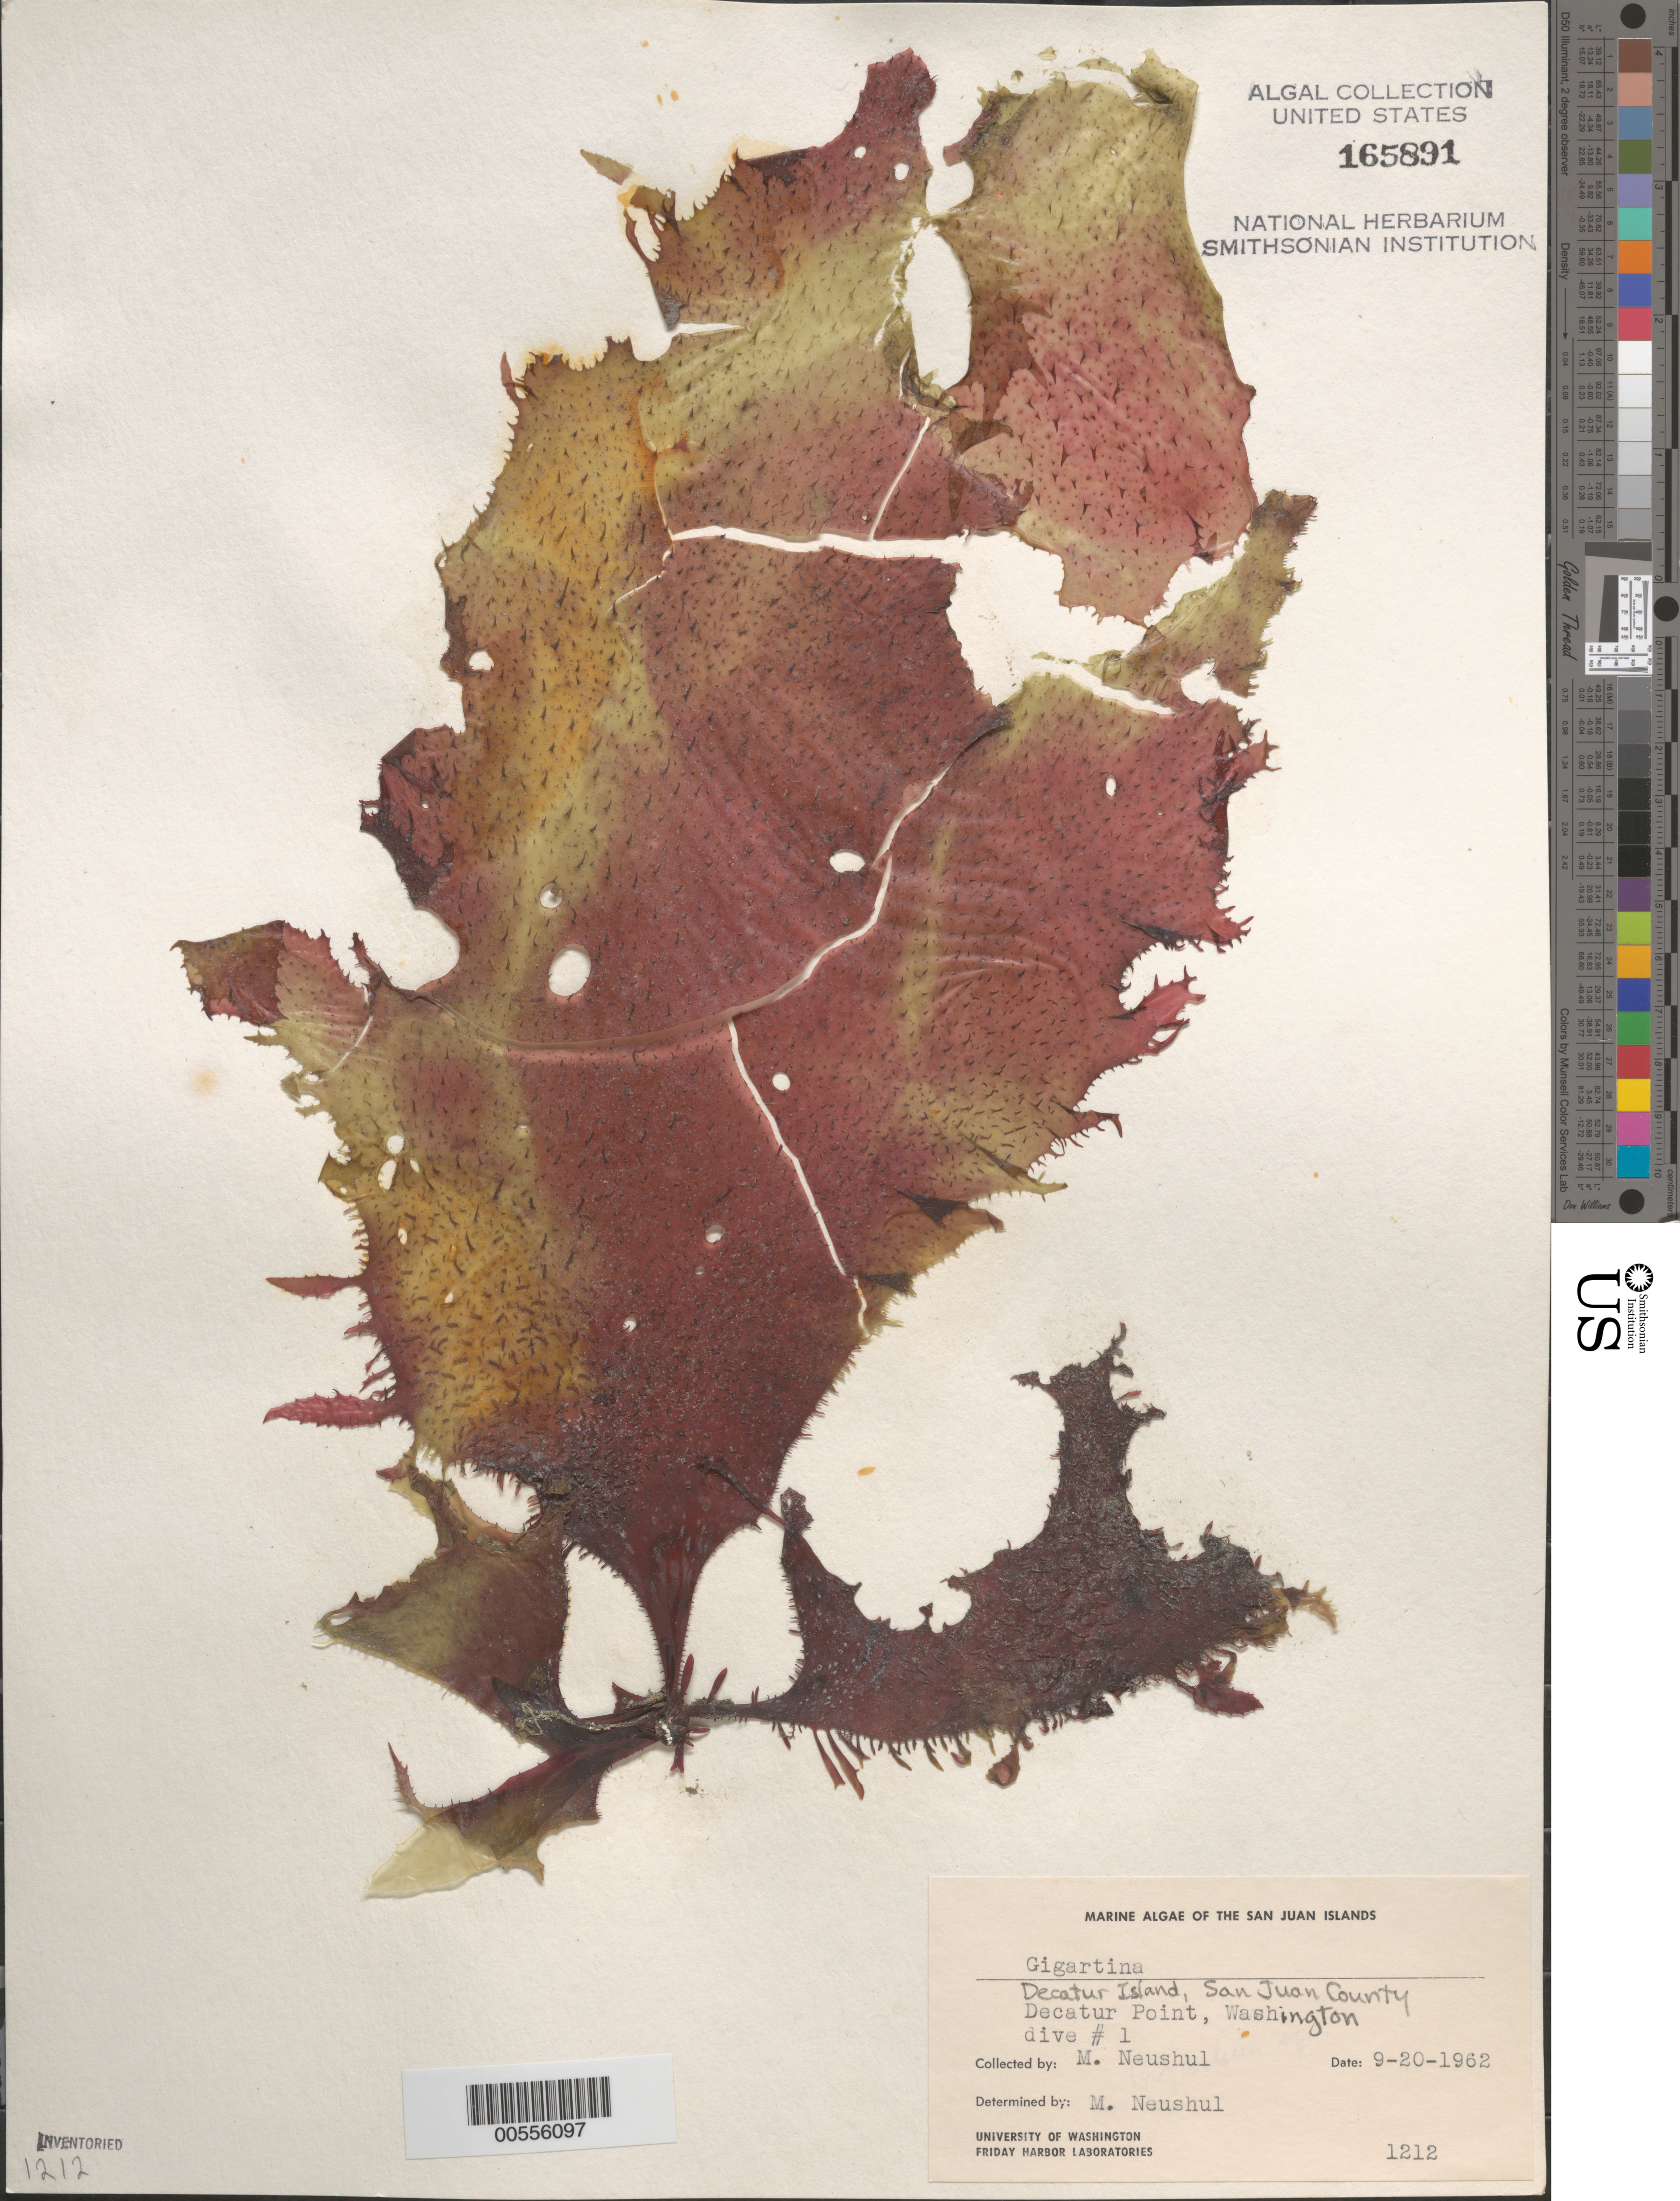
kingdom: Plantae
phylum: Rhodophyta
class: Florideophyceae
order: Gigartinales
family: Gigartinaceae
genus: Gigartina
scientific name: Gigartina sp.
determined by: Neushul, M.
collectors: M. Neushul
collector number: Neushul 1212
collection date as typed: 20 Sep 1962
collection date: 1962-09-20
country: United States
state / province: Washington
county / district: San Juan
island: Decatur Island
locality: Decatur Point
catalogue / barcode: US 165891